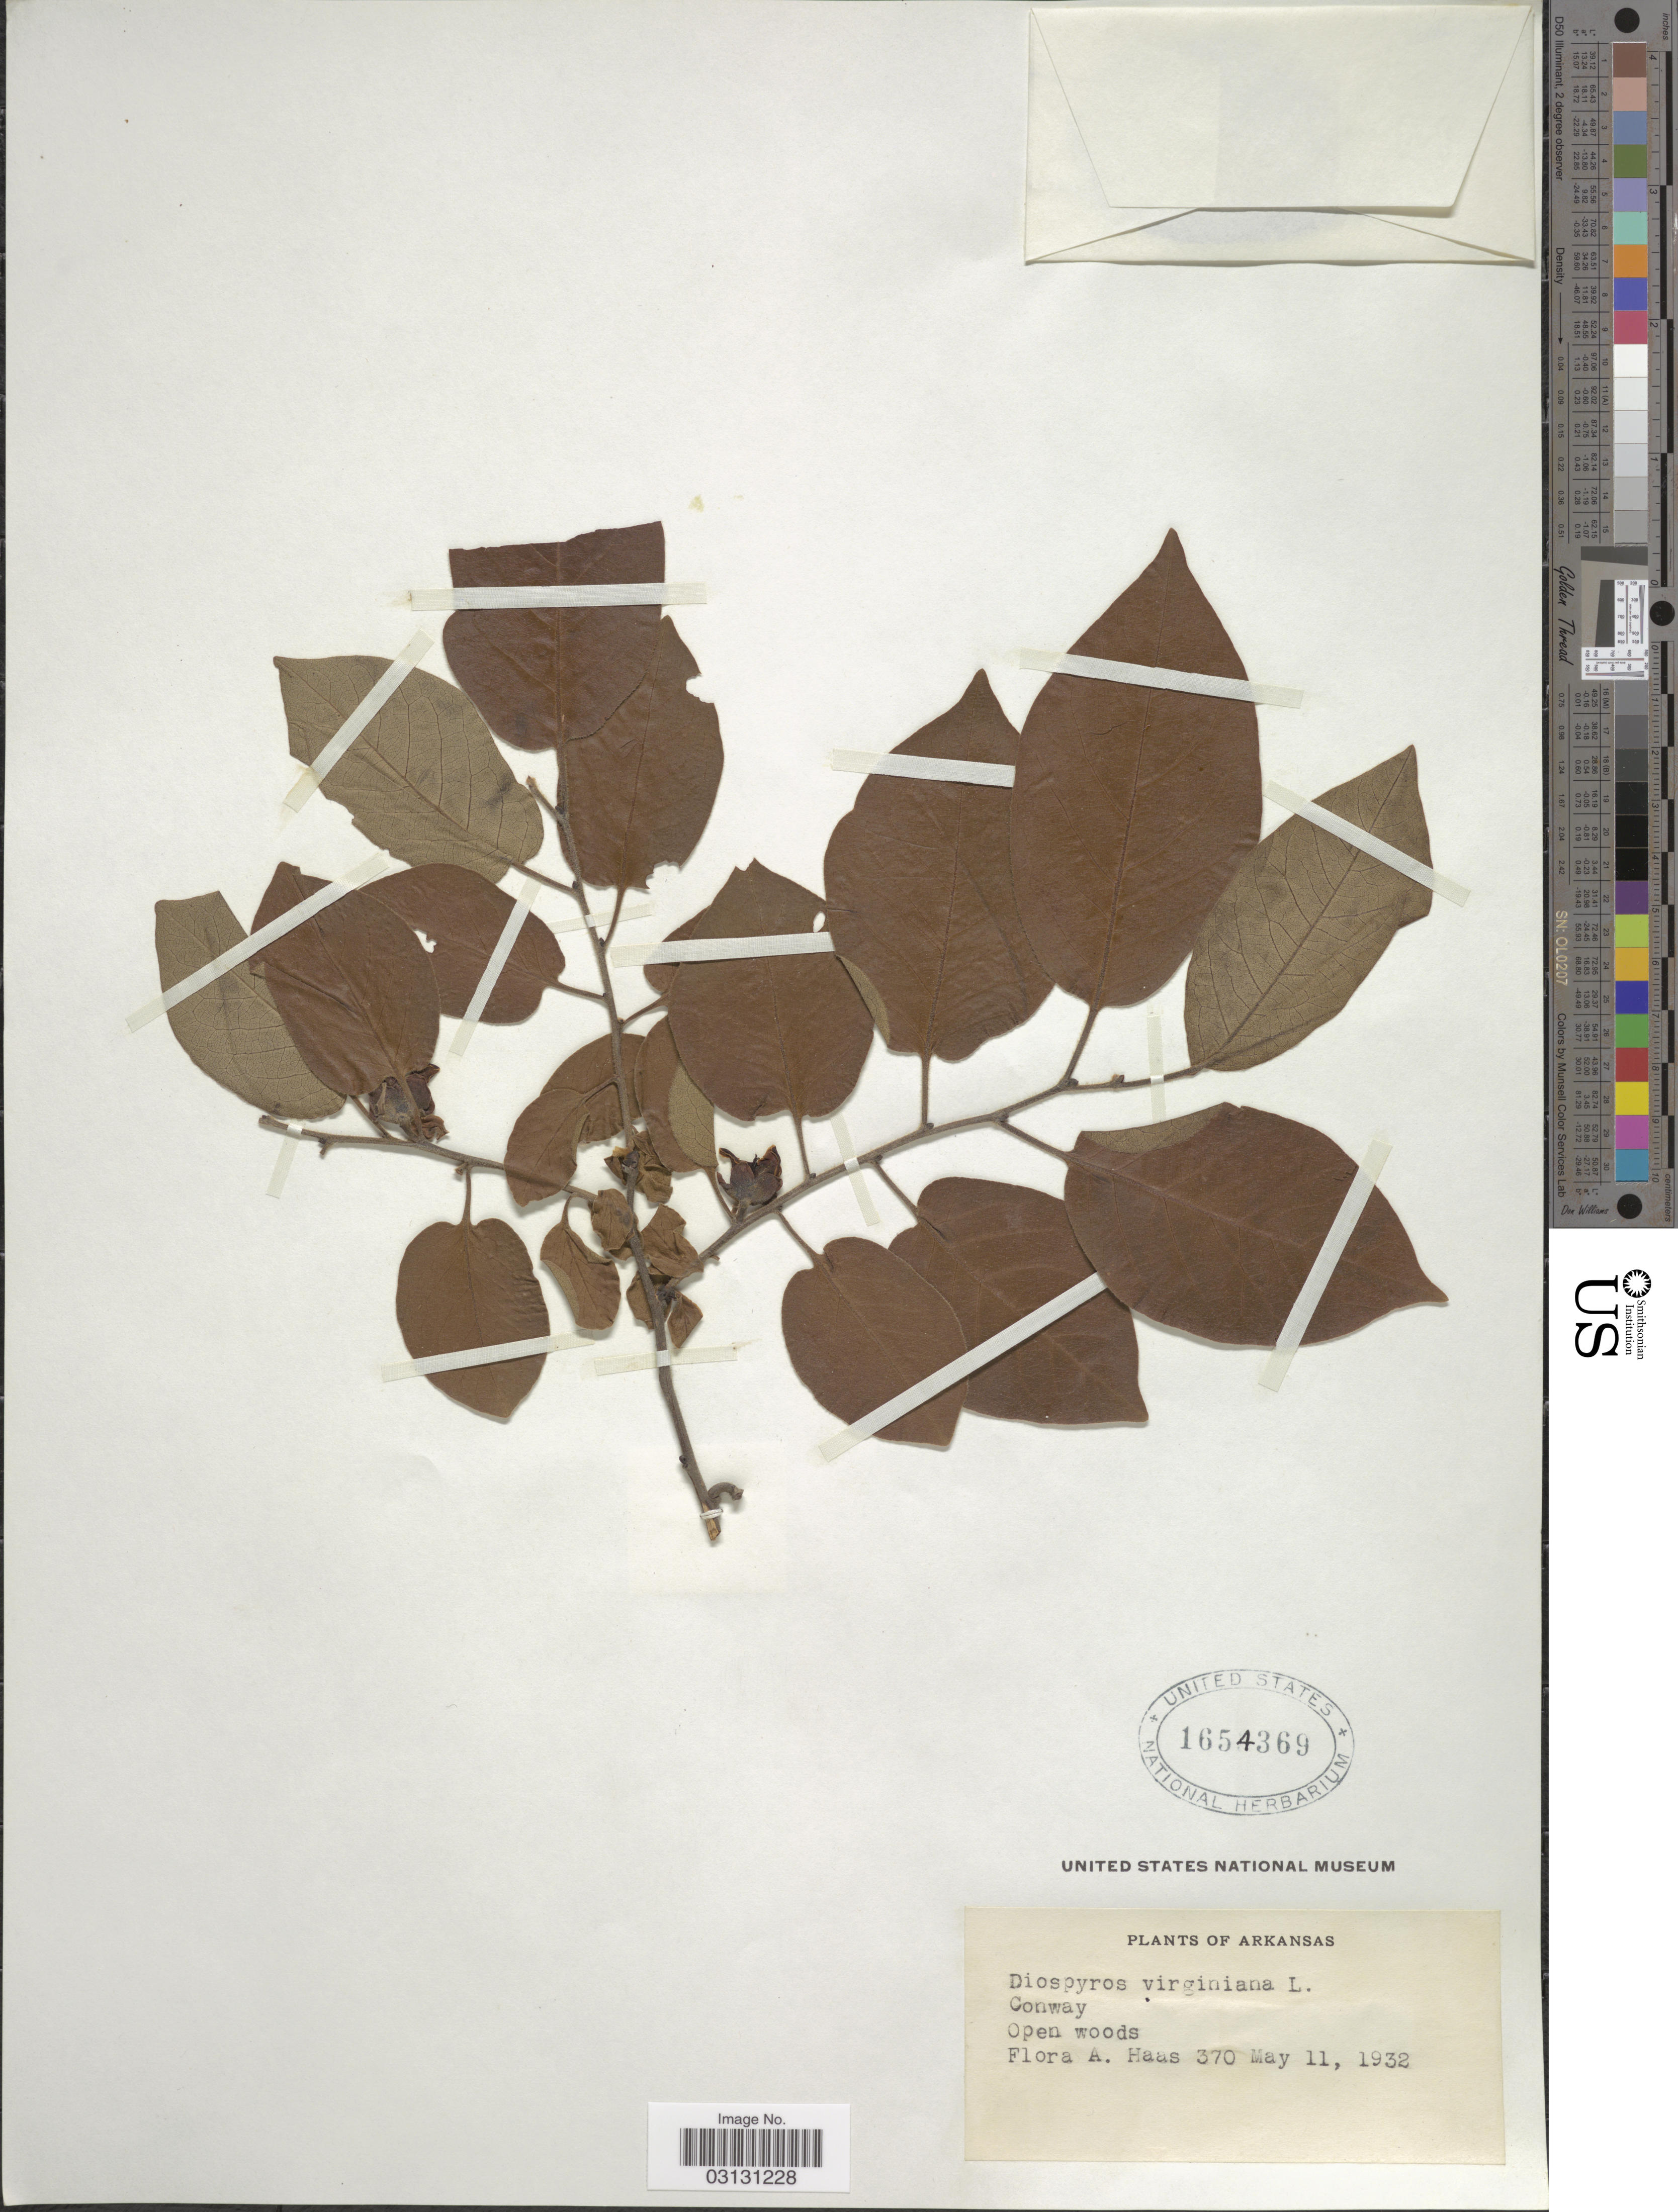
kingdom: Plantae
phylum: Tracheophyta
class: Magnoliopsida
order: Ericales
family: Ebenaceae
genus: Diospyros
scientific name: Diospyros virginiana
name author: L.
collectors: F. A. Haas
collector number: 370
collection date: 1932-05-11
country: United States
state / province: Arkansas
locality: Conway.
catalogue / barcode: US 1654369